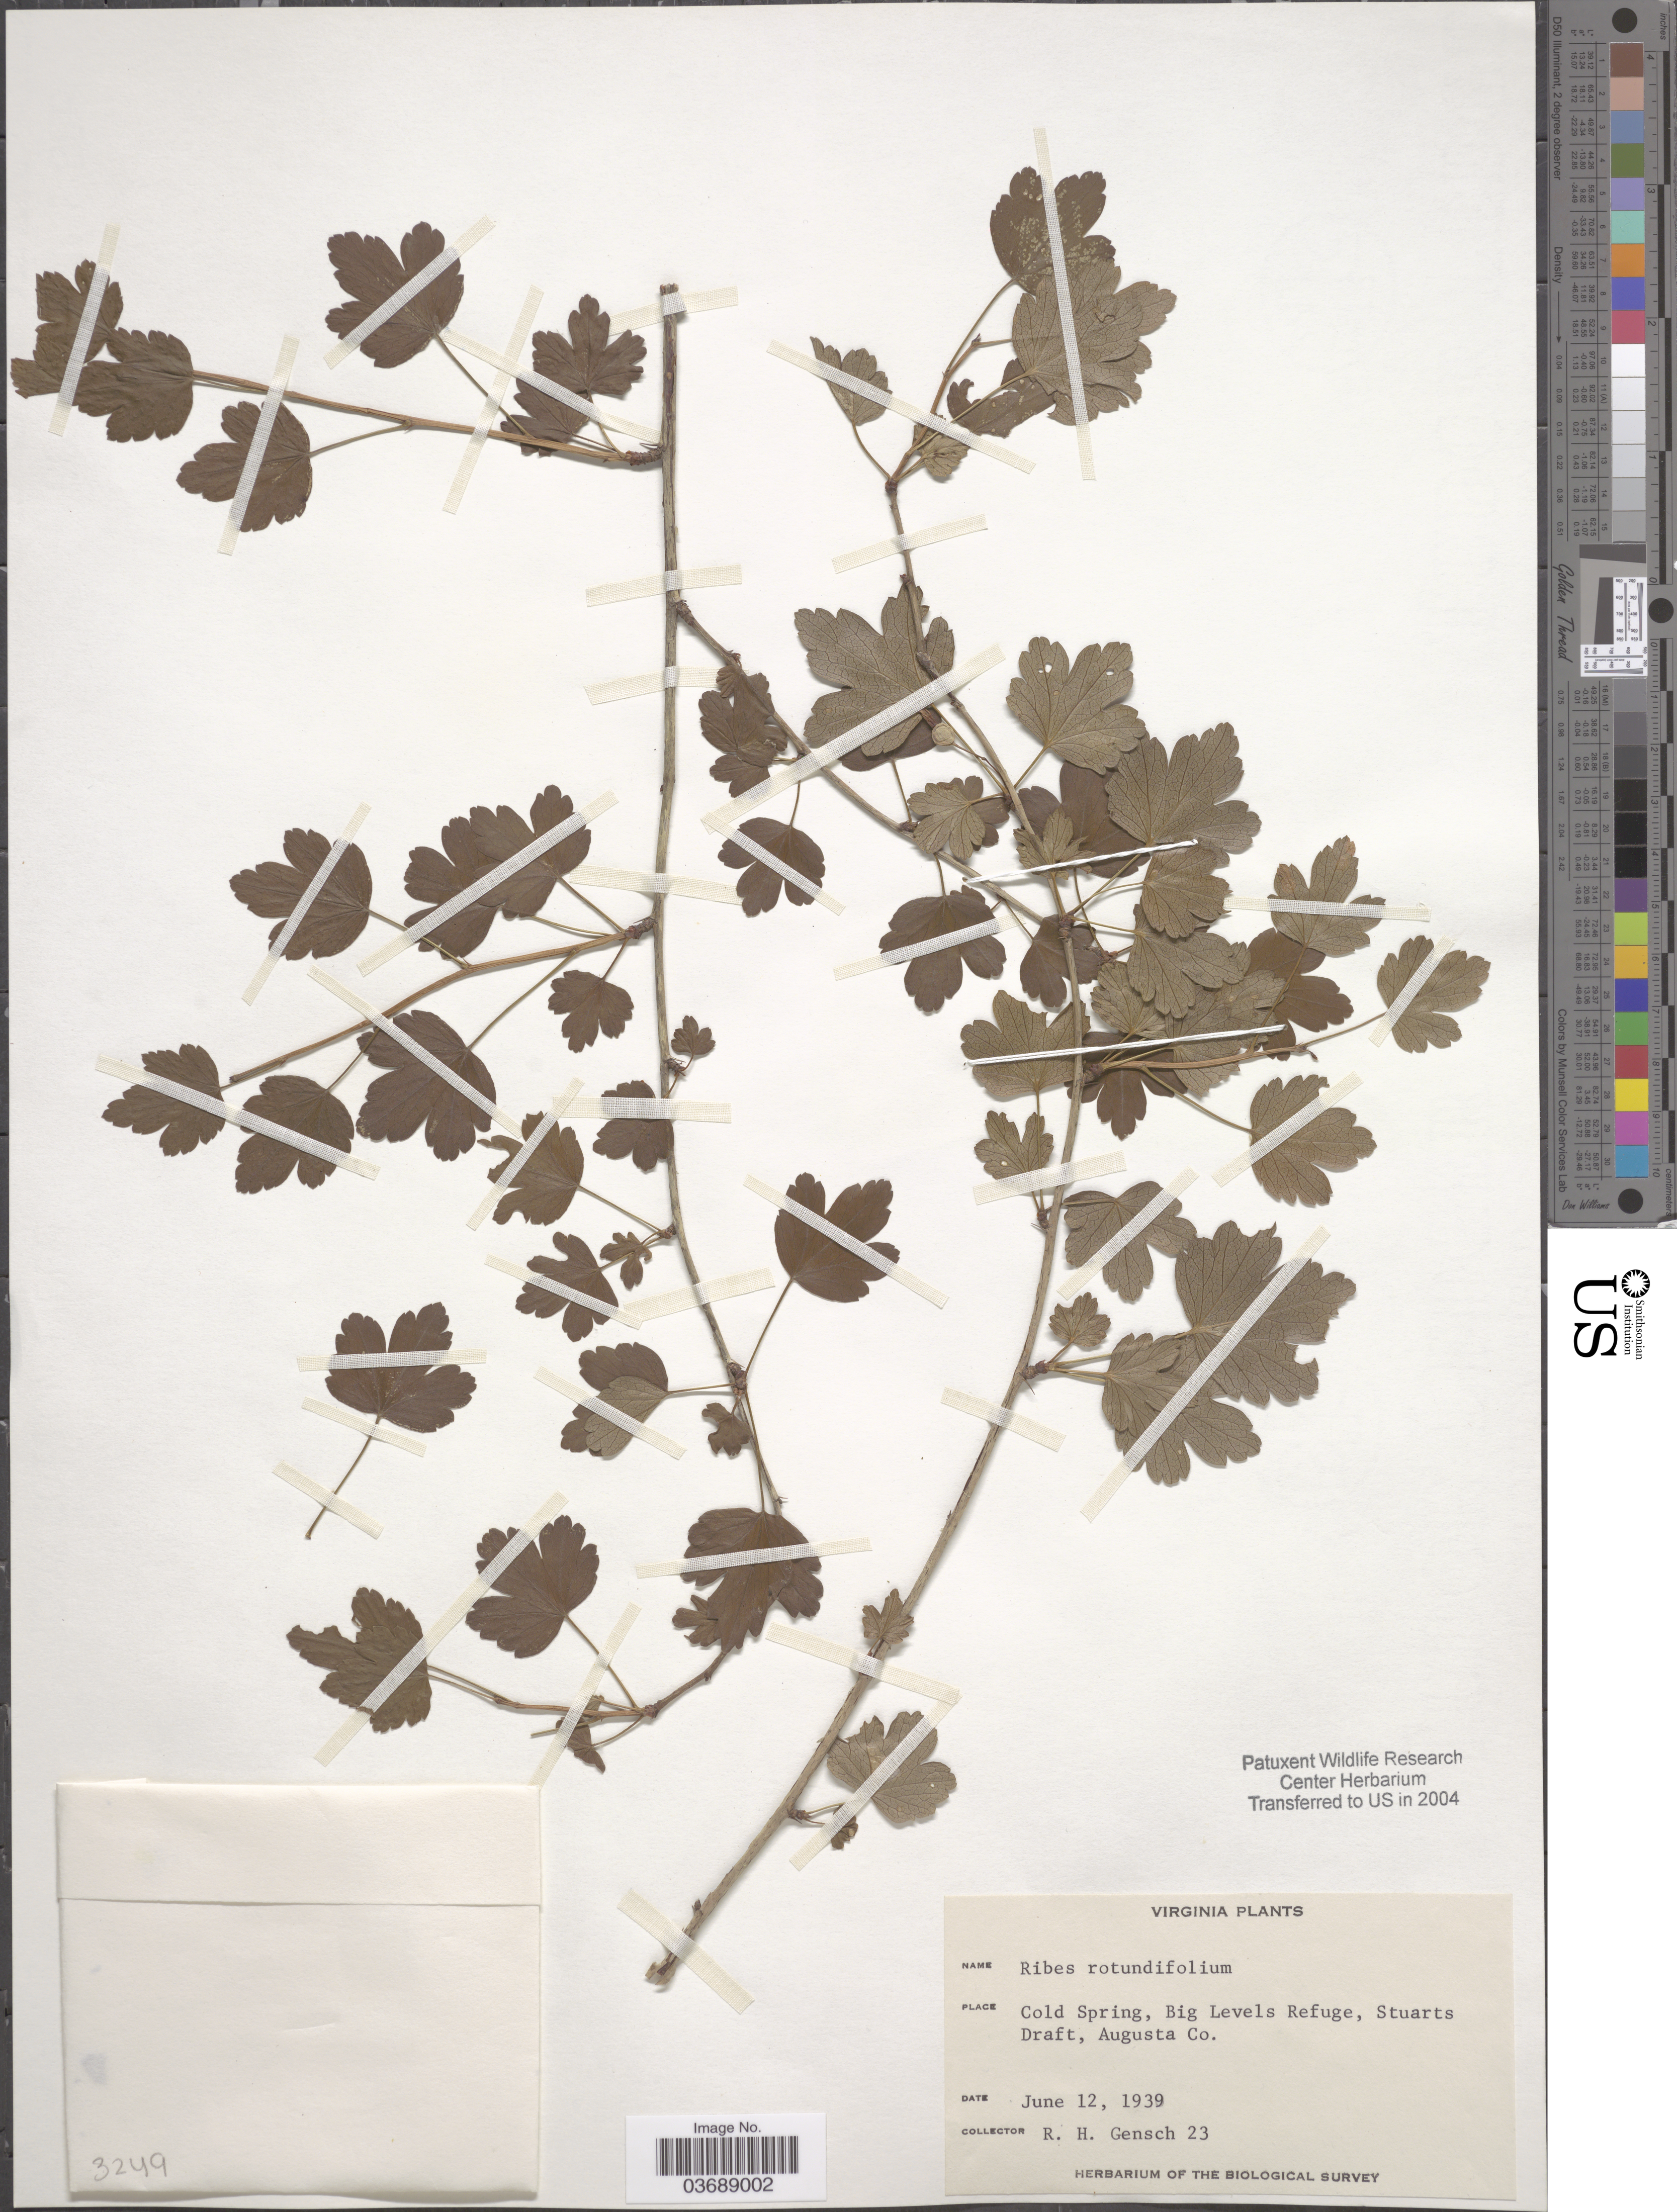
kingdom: Plantae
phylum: Tracheophyta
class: Magnoliopsida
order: Saxifragales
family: Grossulariaceae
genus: Ribes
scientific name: Ribes rotundifolium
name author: Michx.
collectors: R. Gensch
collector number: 23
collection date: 1939-06-12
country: United States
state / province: Virginia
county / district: Augusta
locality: Cold Spring, Big Levels Refuge, Stuarts Drafts, Augusta Co.